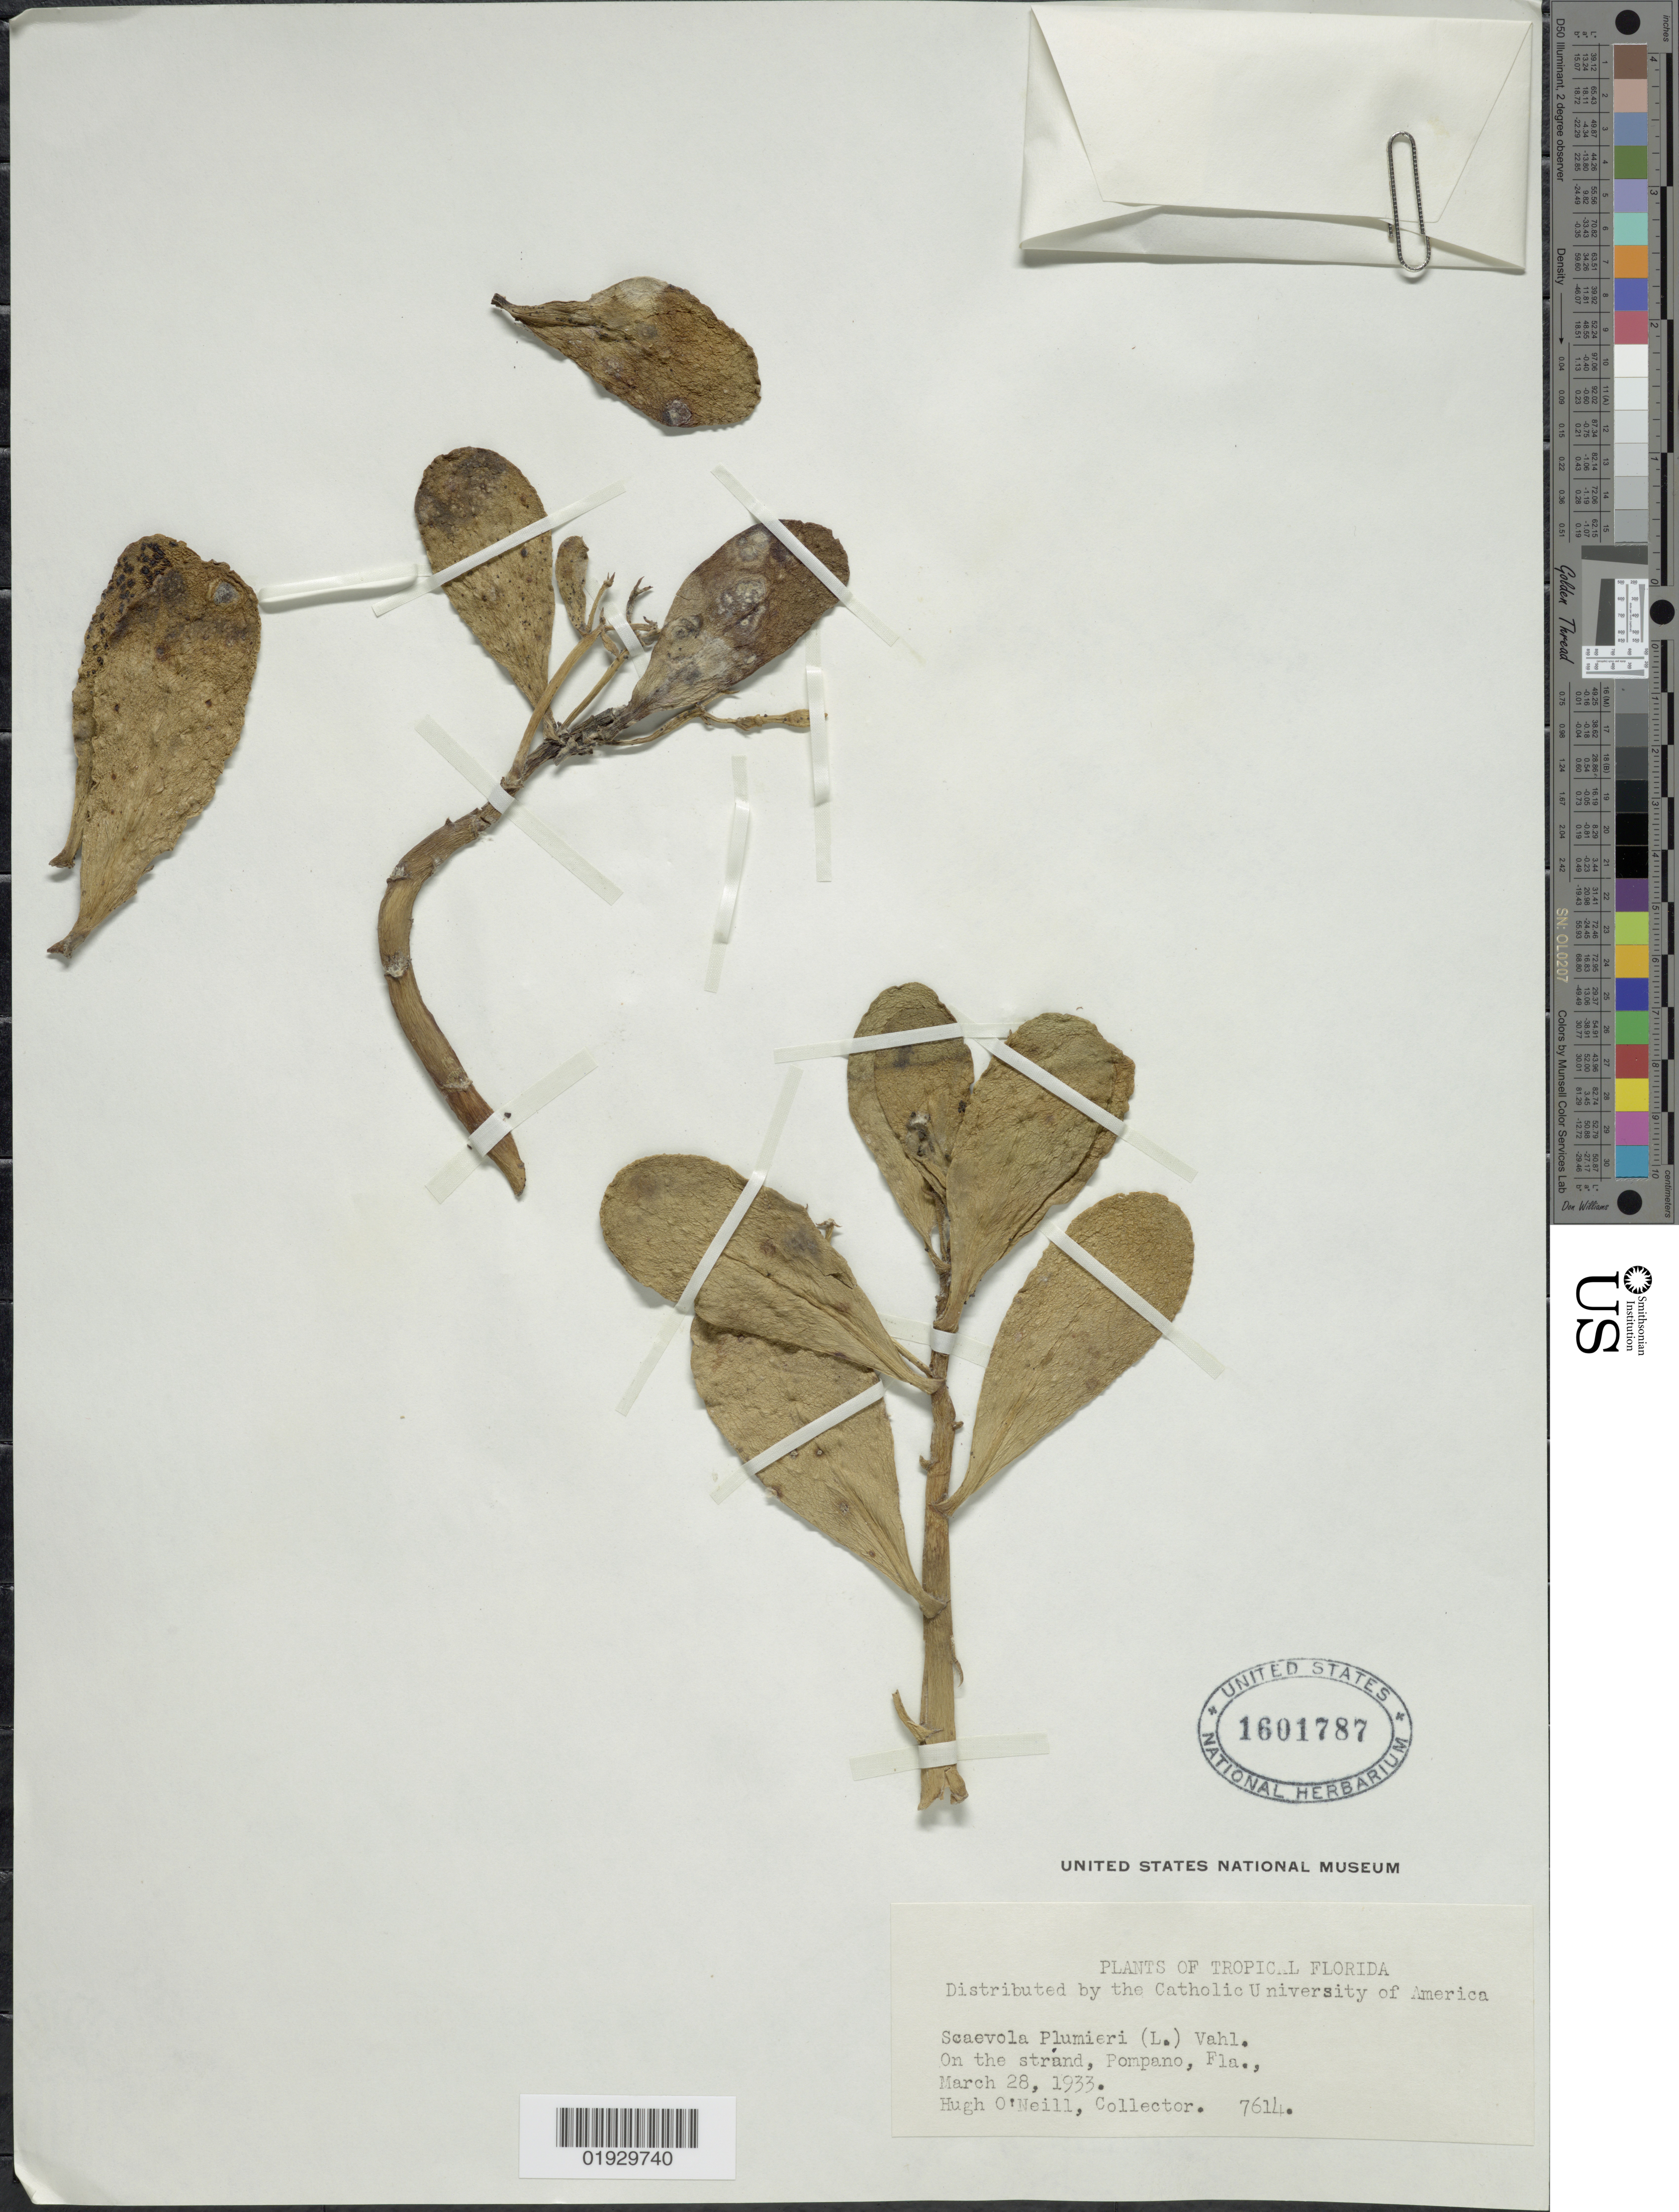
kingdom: Plantae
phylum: Tracheophyta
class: Magnoliopsida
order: Asterales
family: Goodeniaceae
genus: Scaevola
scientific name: Scaevola plumieri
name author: (L.) Vahl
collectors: H. O'Neill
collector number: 7614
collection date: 1933-03-28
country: United States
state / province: Florida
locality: Tropical Florida. On the strand, Pompano, Fla.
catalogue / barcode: US 1601787